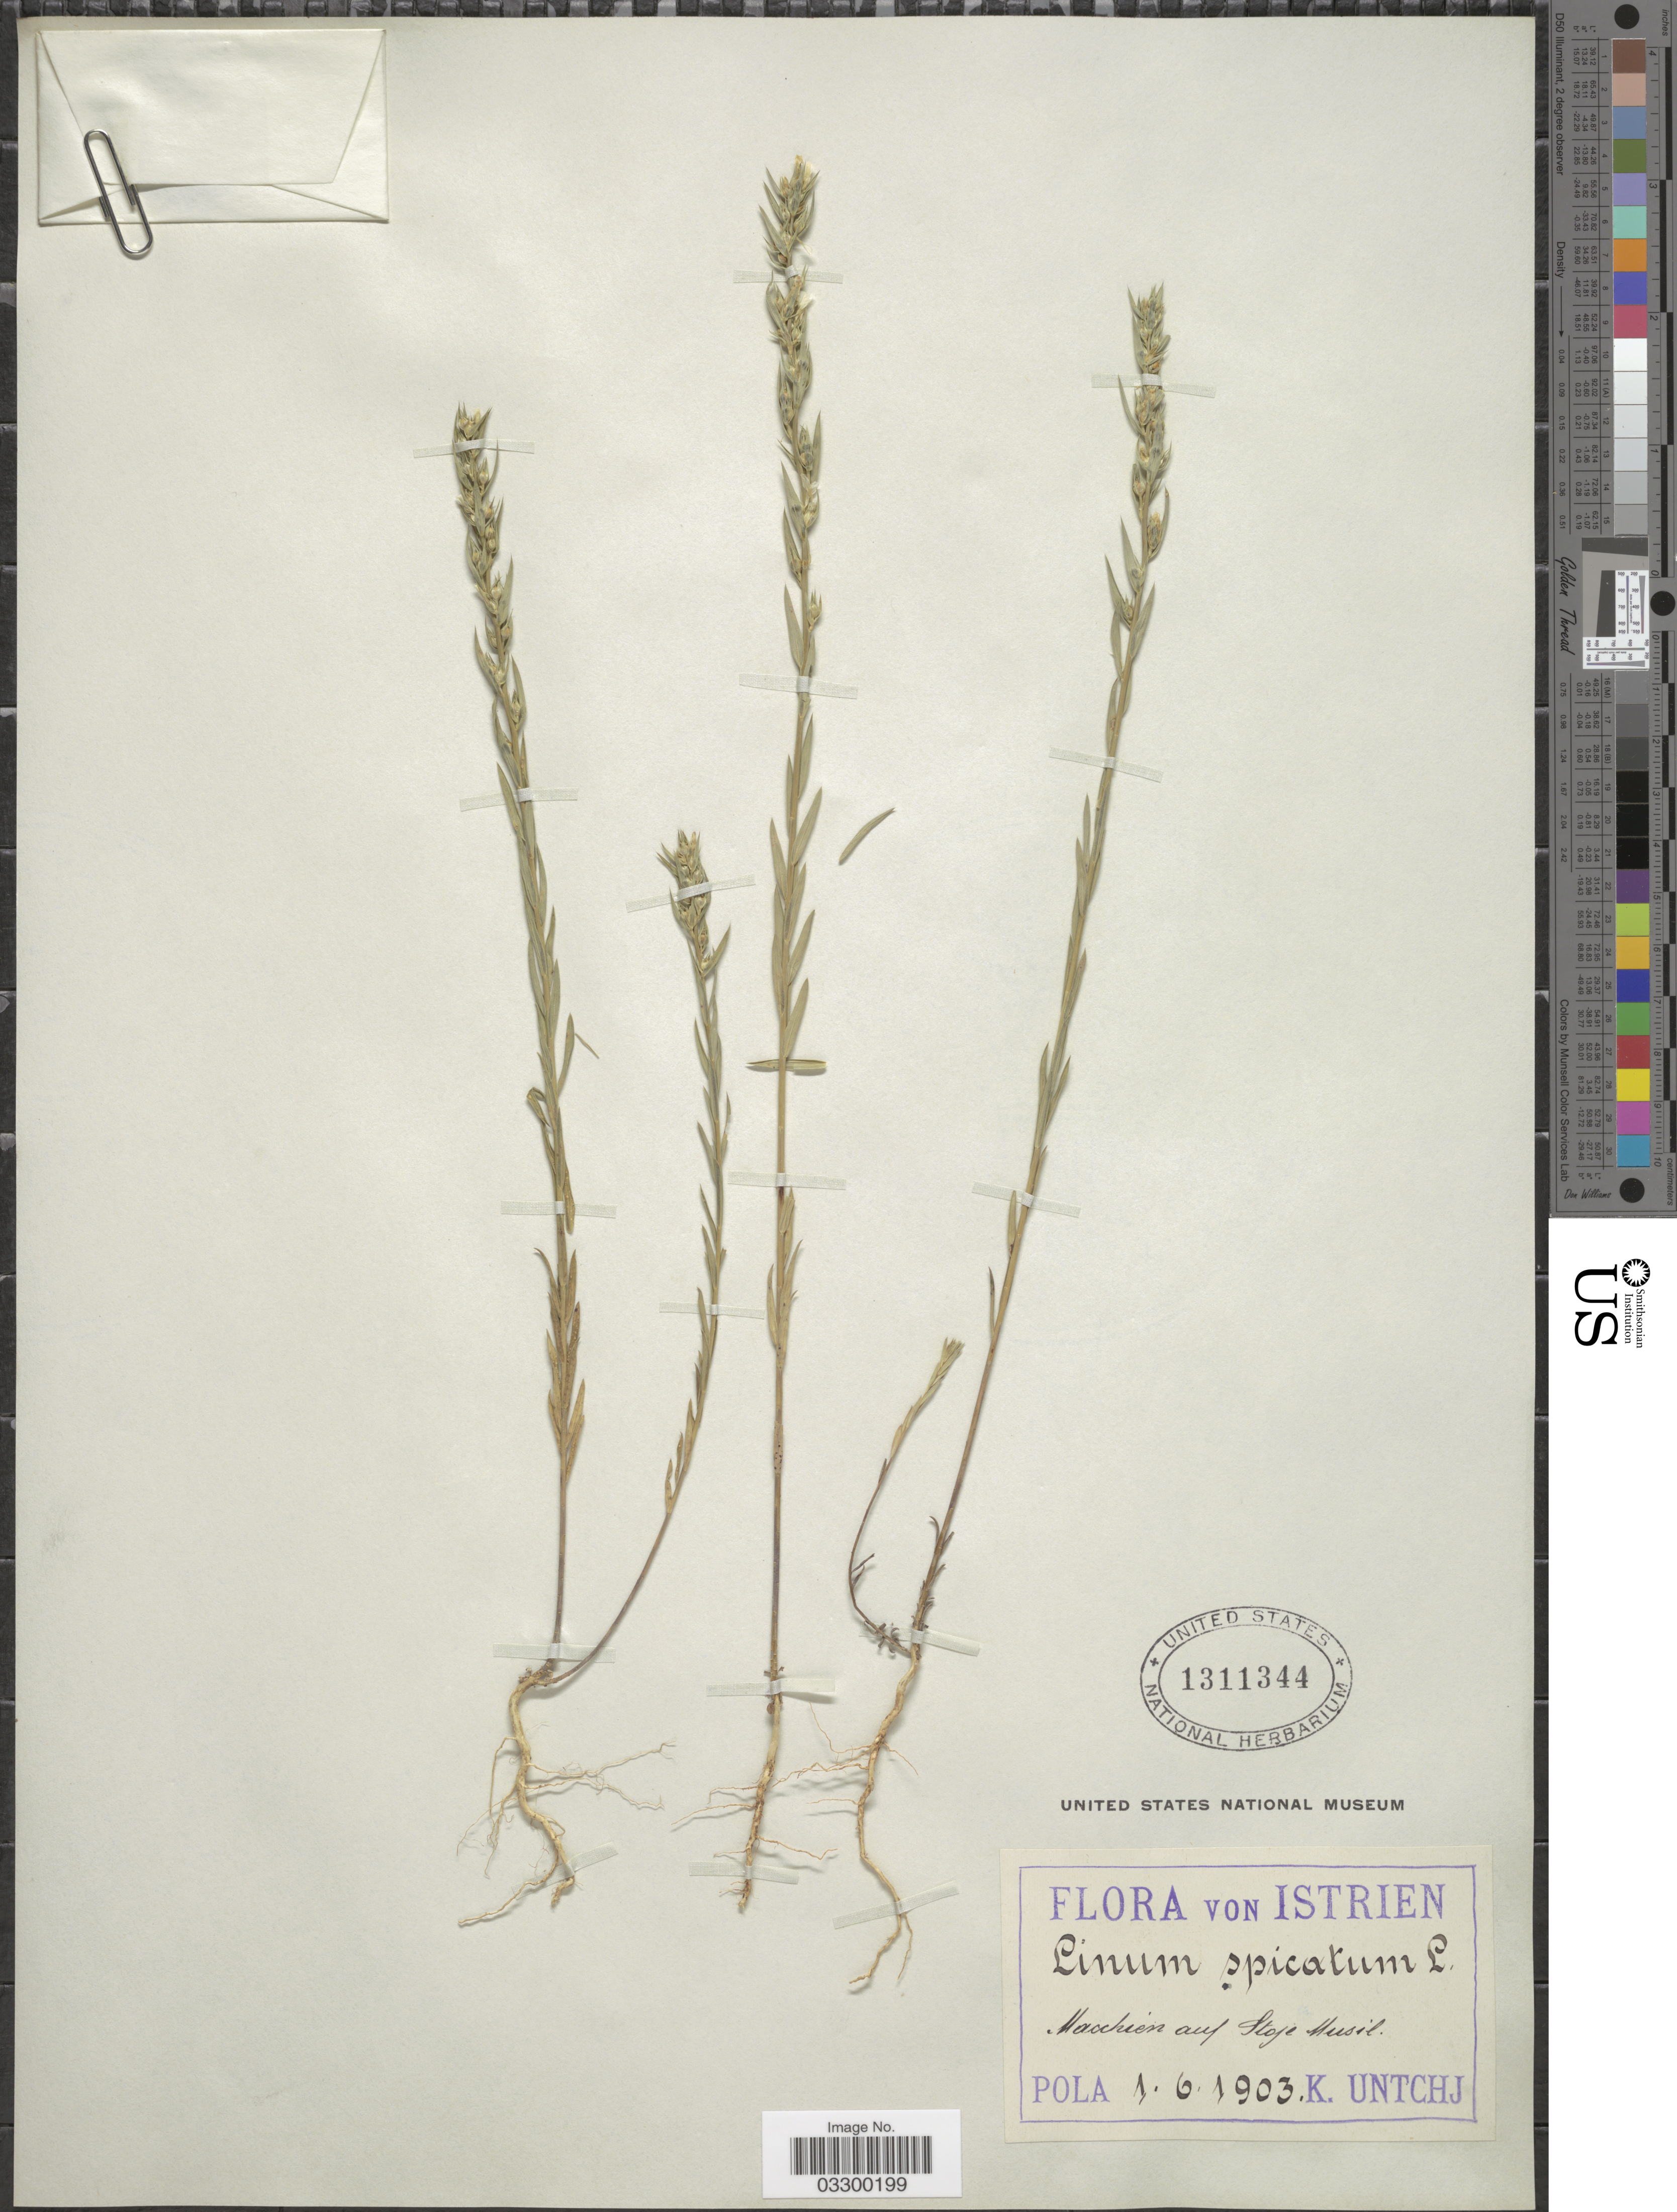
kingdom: Plantae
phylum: Tracheophyta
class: Magnoliopsida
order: Malpighiales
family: Linaceae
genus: Linum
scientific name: Linum spicatum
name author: Pers.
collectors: K. Untchj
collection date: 1903-06-01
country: Croatia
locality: Istrien. Pola.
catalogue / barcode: US 1311344